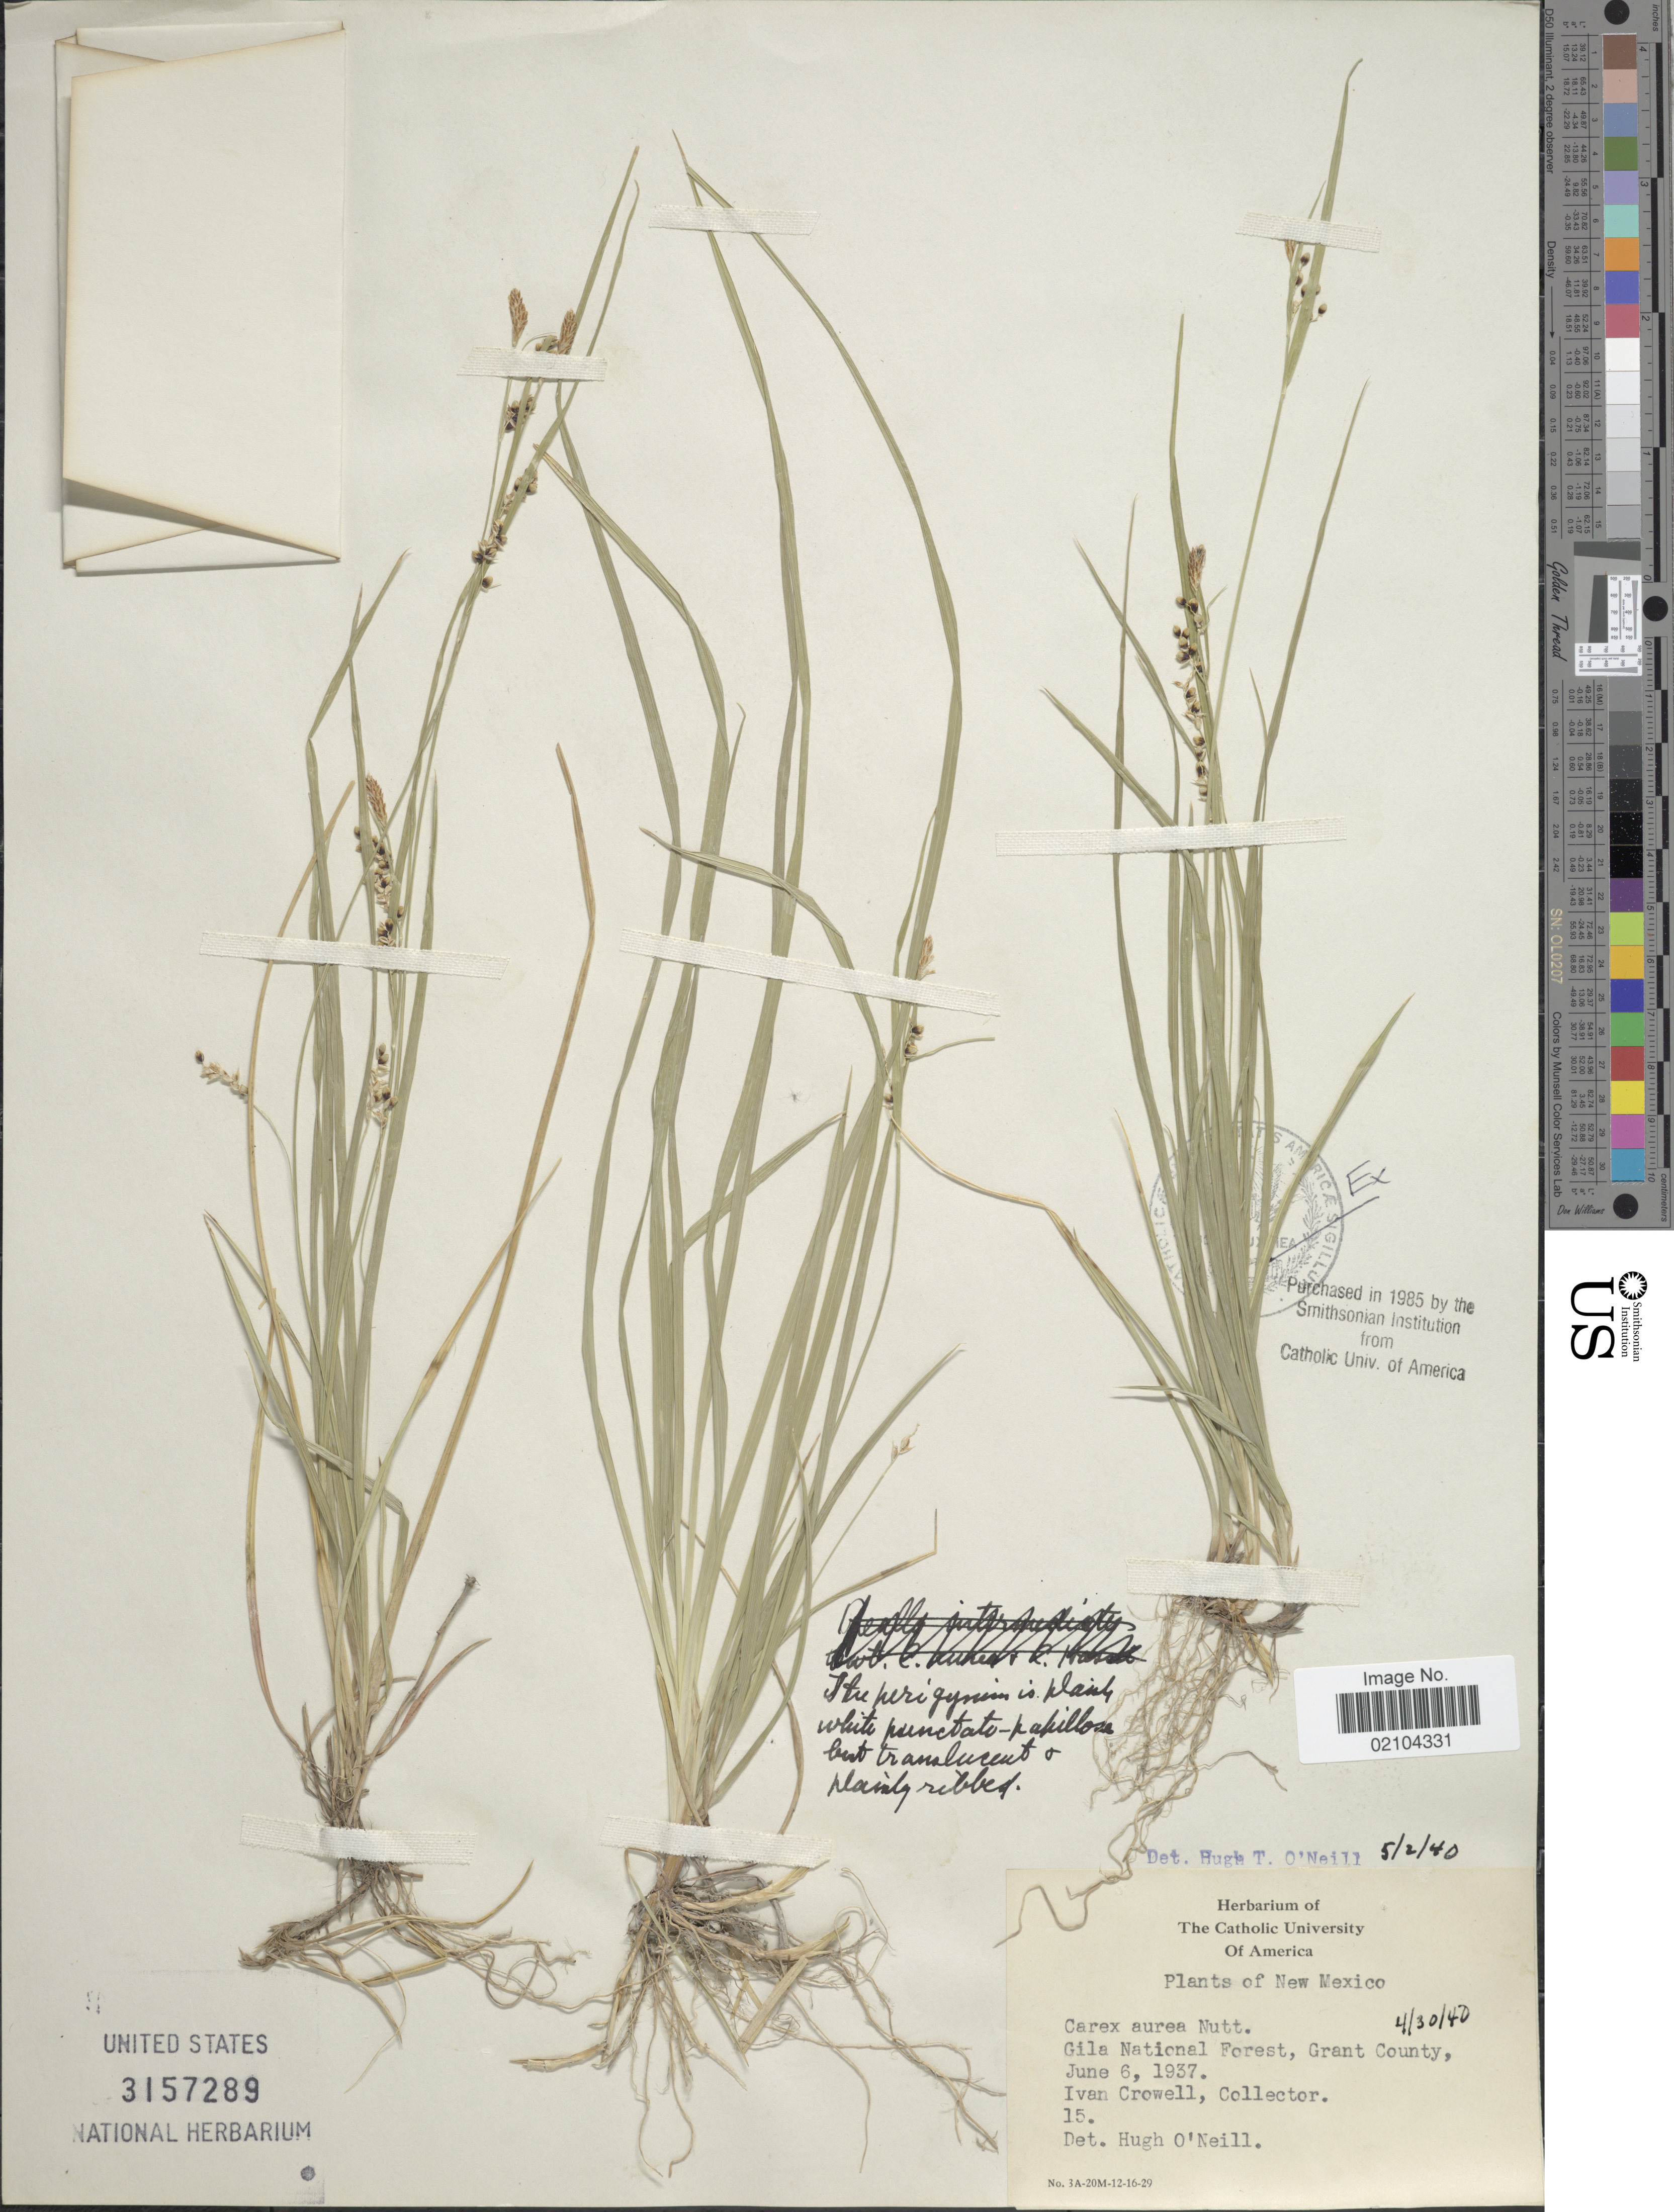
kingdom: Plantae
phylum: Tracheophyta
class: Liliopsida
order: Poales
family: Cyperaceae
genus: Carex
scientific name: Carex aurea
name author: Nutt.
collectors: I. Crowell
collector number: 15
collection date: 1937-06-06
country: United States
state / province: New Mexico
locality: New Mexico. Gila National Forest, Grant County.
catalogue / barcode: US 3157289